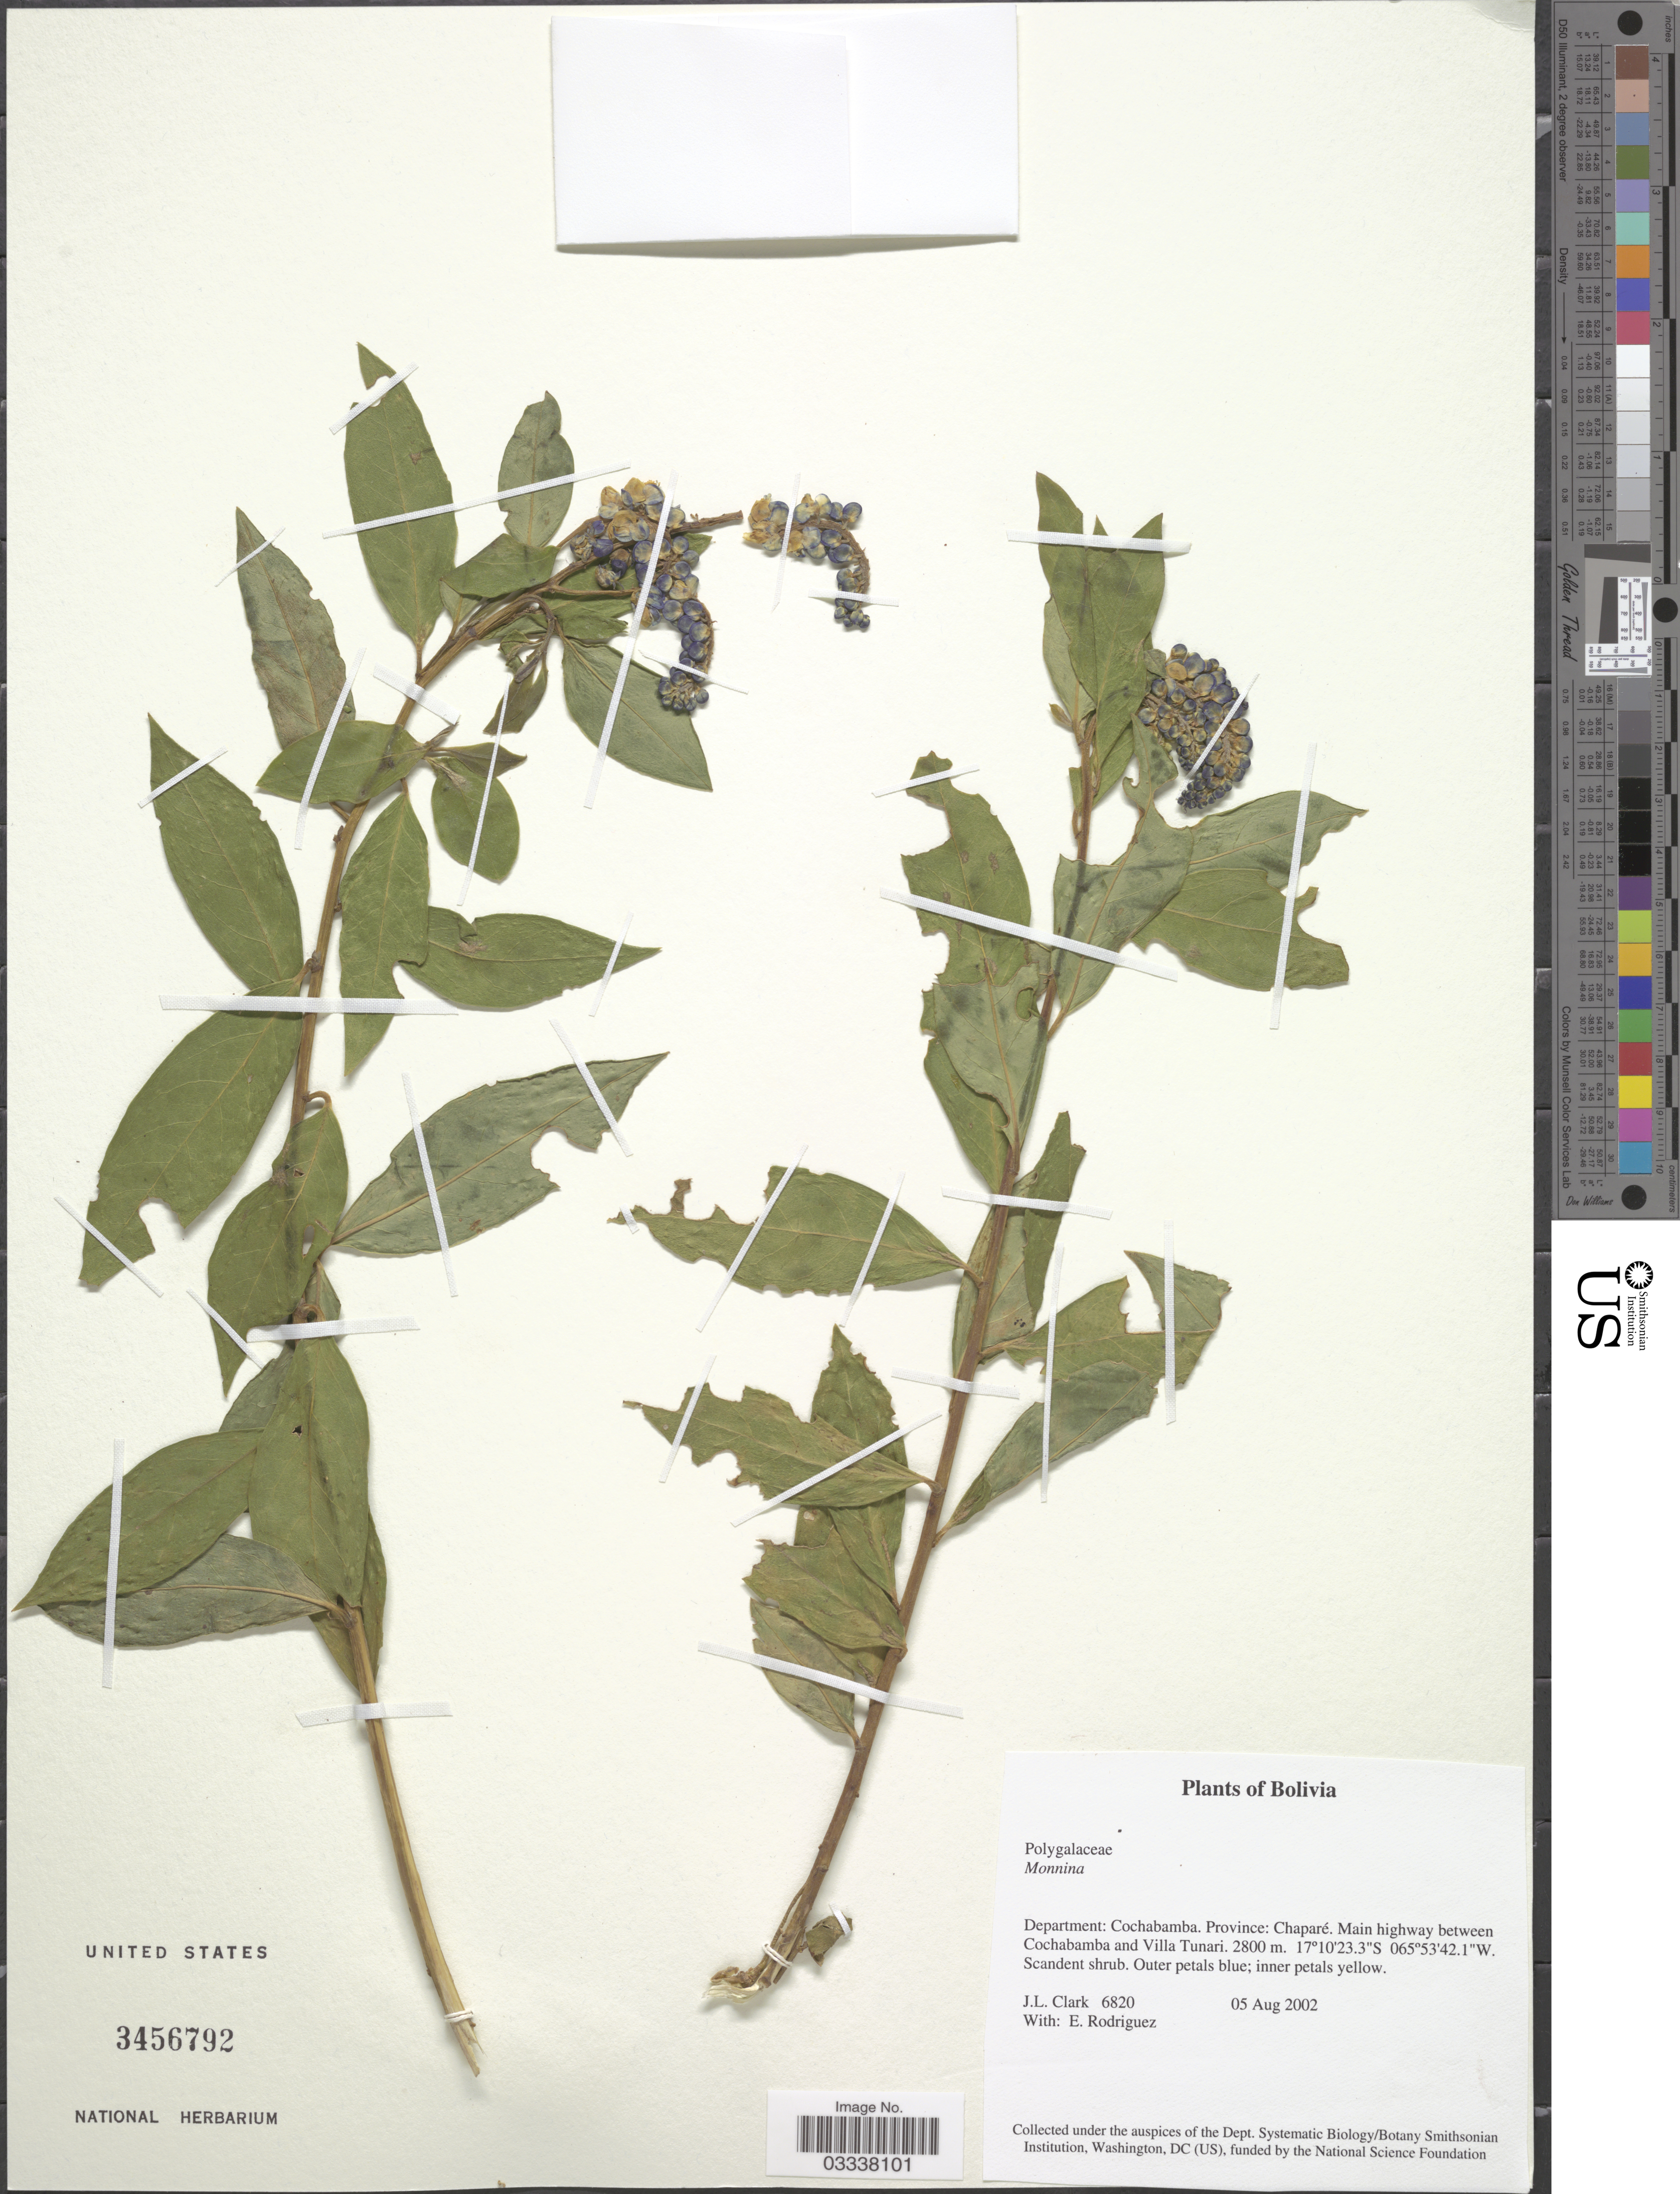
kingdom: Plantae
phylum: Tracheophyta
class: Magnoliopsida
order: Fabales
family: Polygalaceae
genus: Monnina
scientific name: Monnina sp.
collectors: J. L. Clark & E. Rodriguez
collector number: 6820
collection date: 2002-08-05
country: Bolivia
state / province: Cochabamba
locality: Department: Cochabamba. Province: Chaparé. Main highway between Cochabamba and Villa Tunari.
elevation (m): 2800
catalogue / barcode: US 3456792